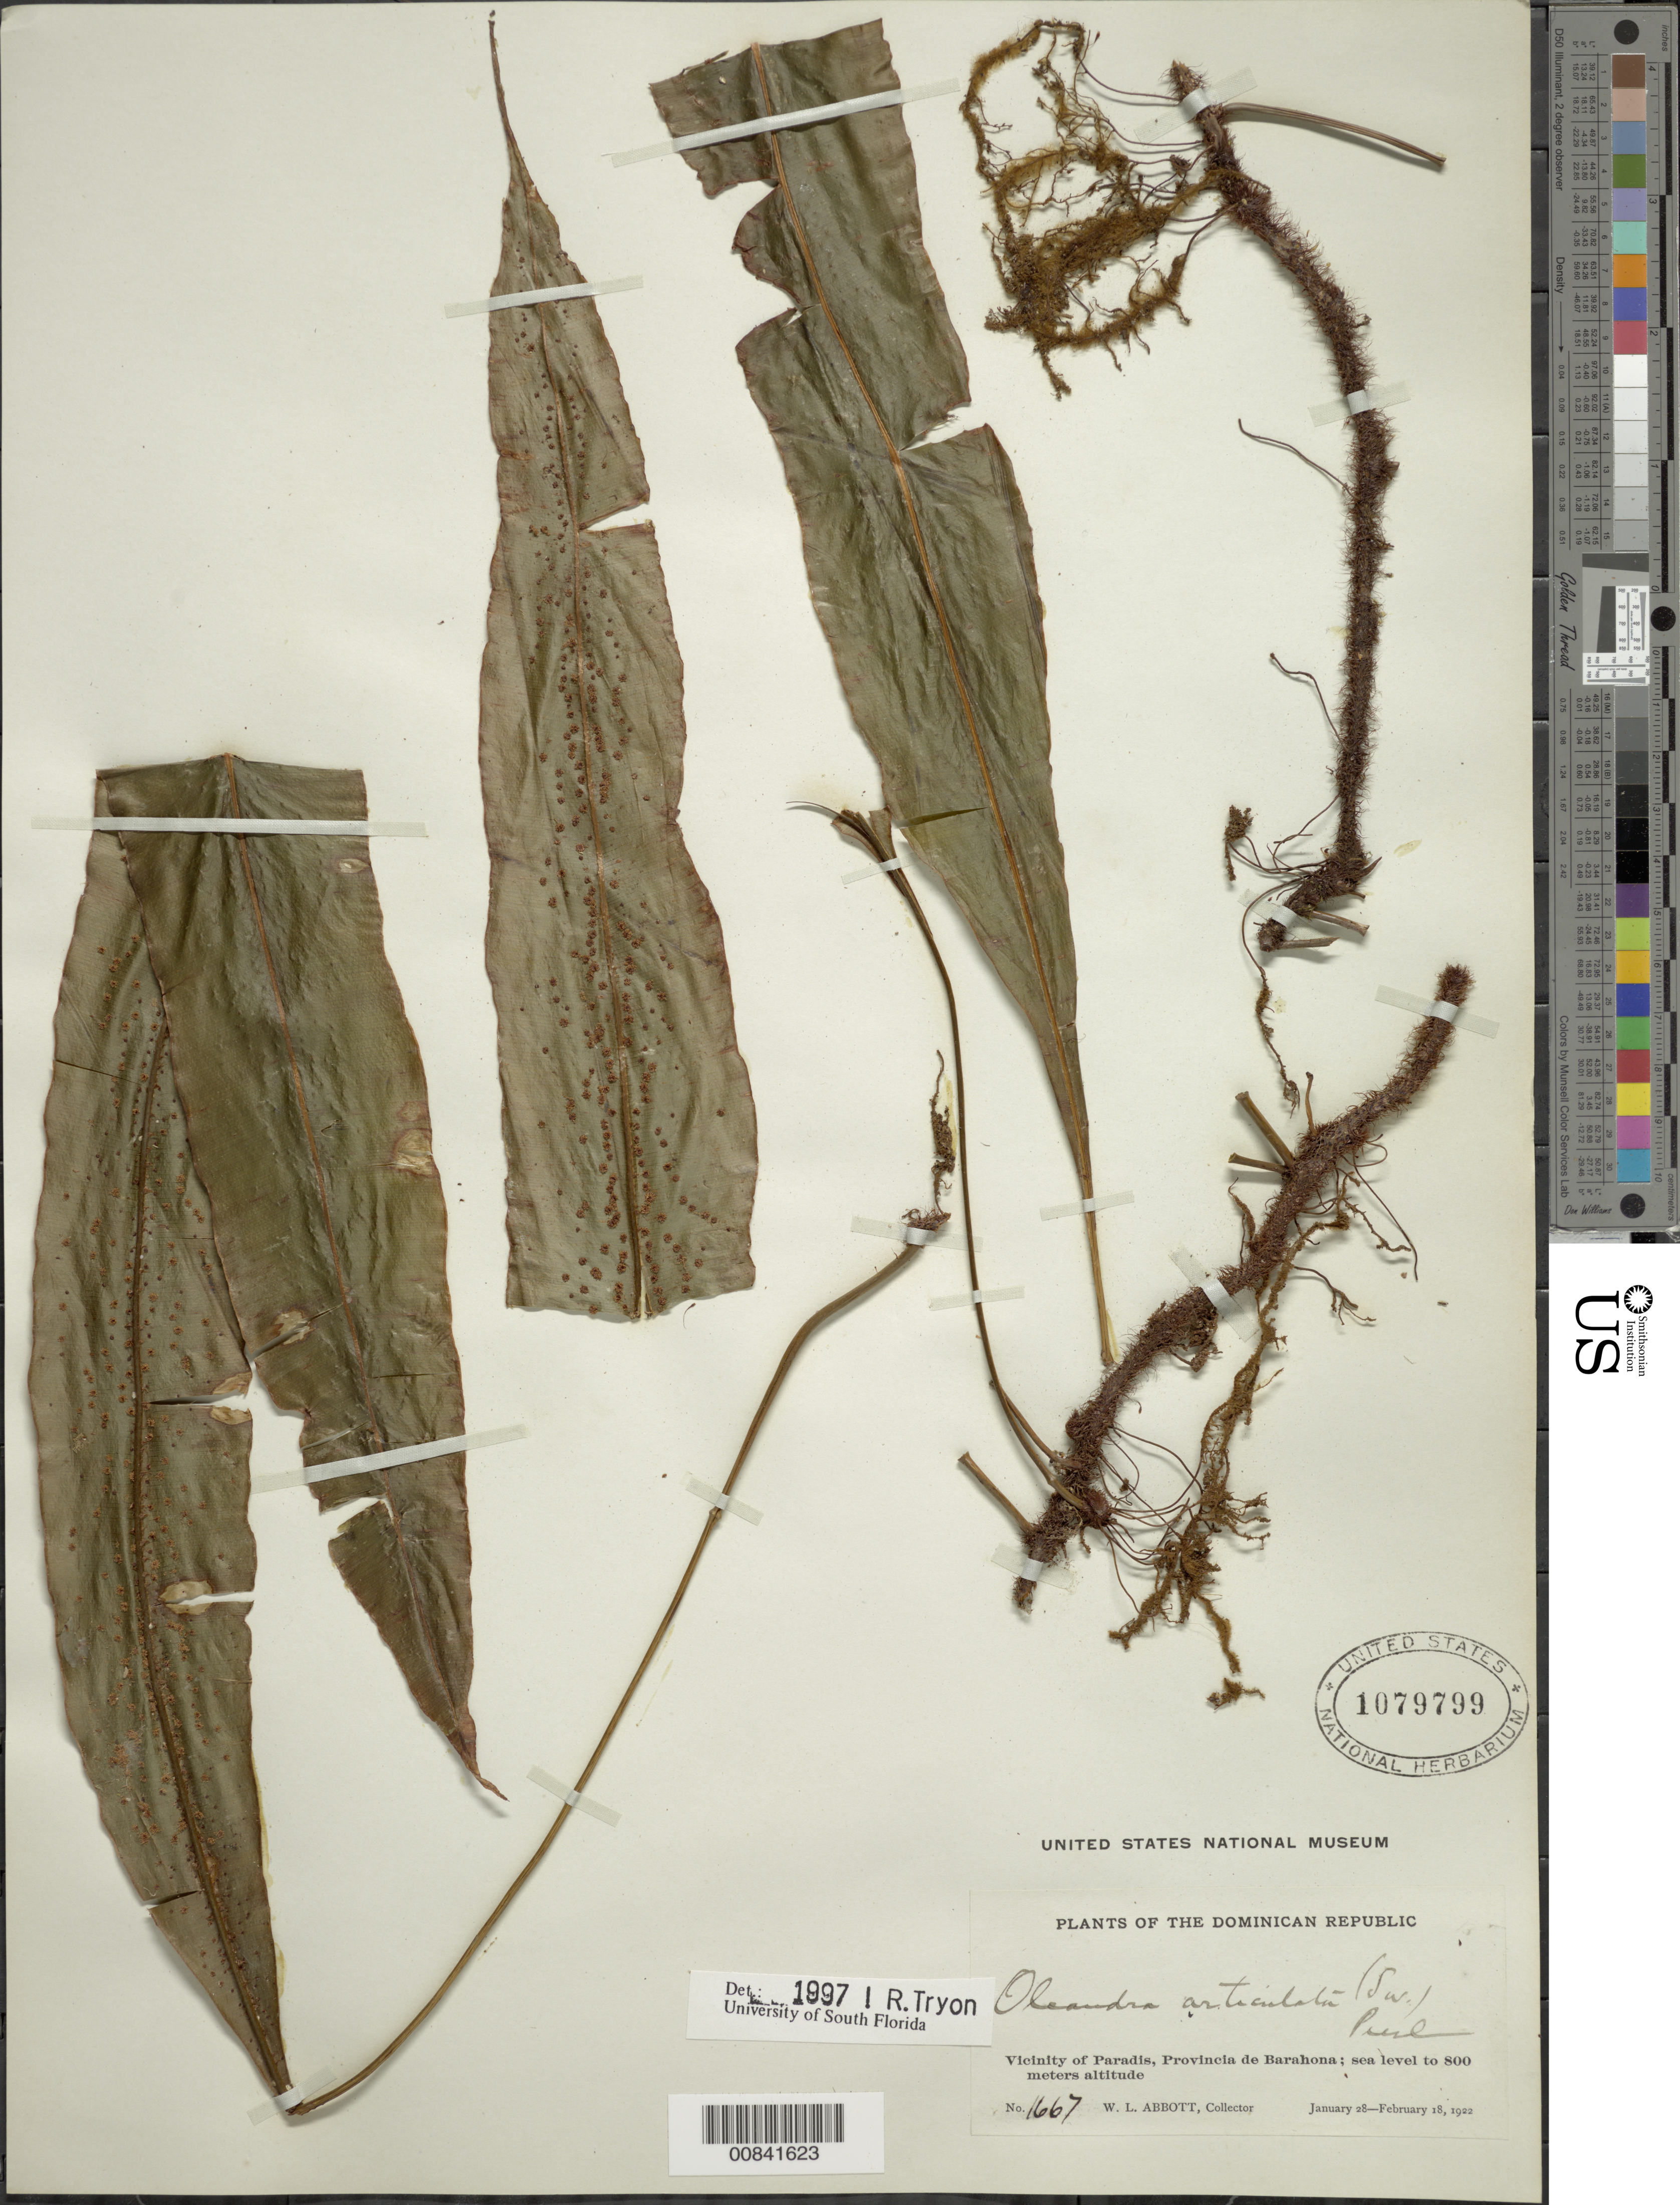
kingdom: Plantae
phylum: Tracheophyta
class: Polypodiopsida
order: Polypodiales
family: Oleandraceae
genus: Oleandra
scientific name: Oleandra articulata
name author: (Sw.) C. Presl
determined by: Tryon, Rolla M., Jr.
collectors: W. L. Abbott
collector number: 1667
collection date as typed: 28 Jan 1922 to 18 Feb 1922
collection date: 1922-01-28/1922-02-18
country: Dominican Republic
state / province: Barahona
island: Hispaniola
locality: Paradis vicinity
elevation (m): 0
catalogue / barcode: US 1079799